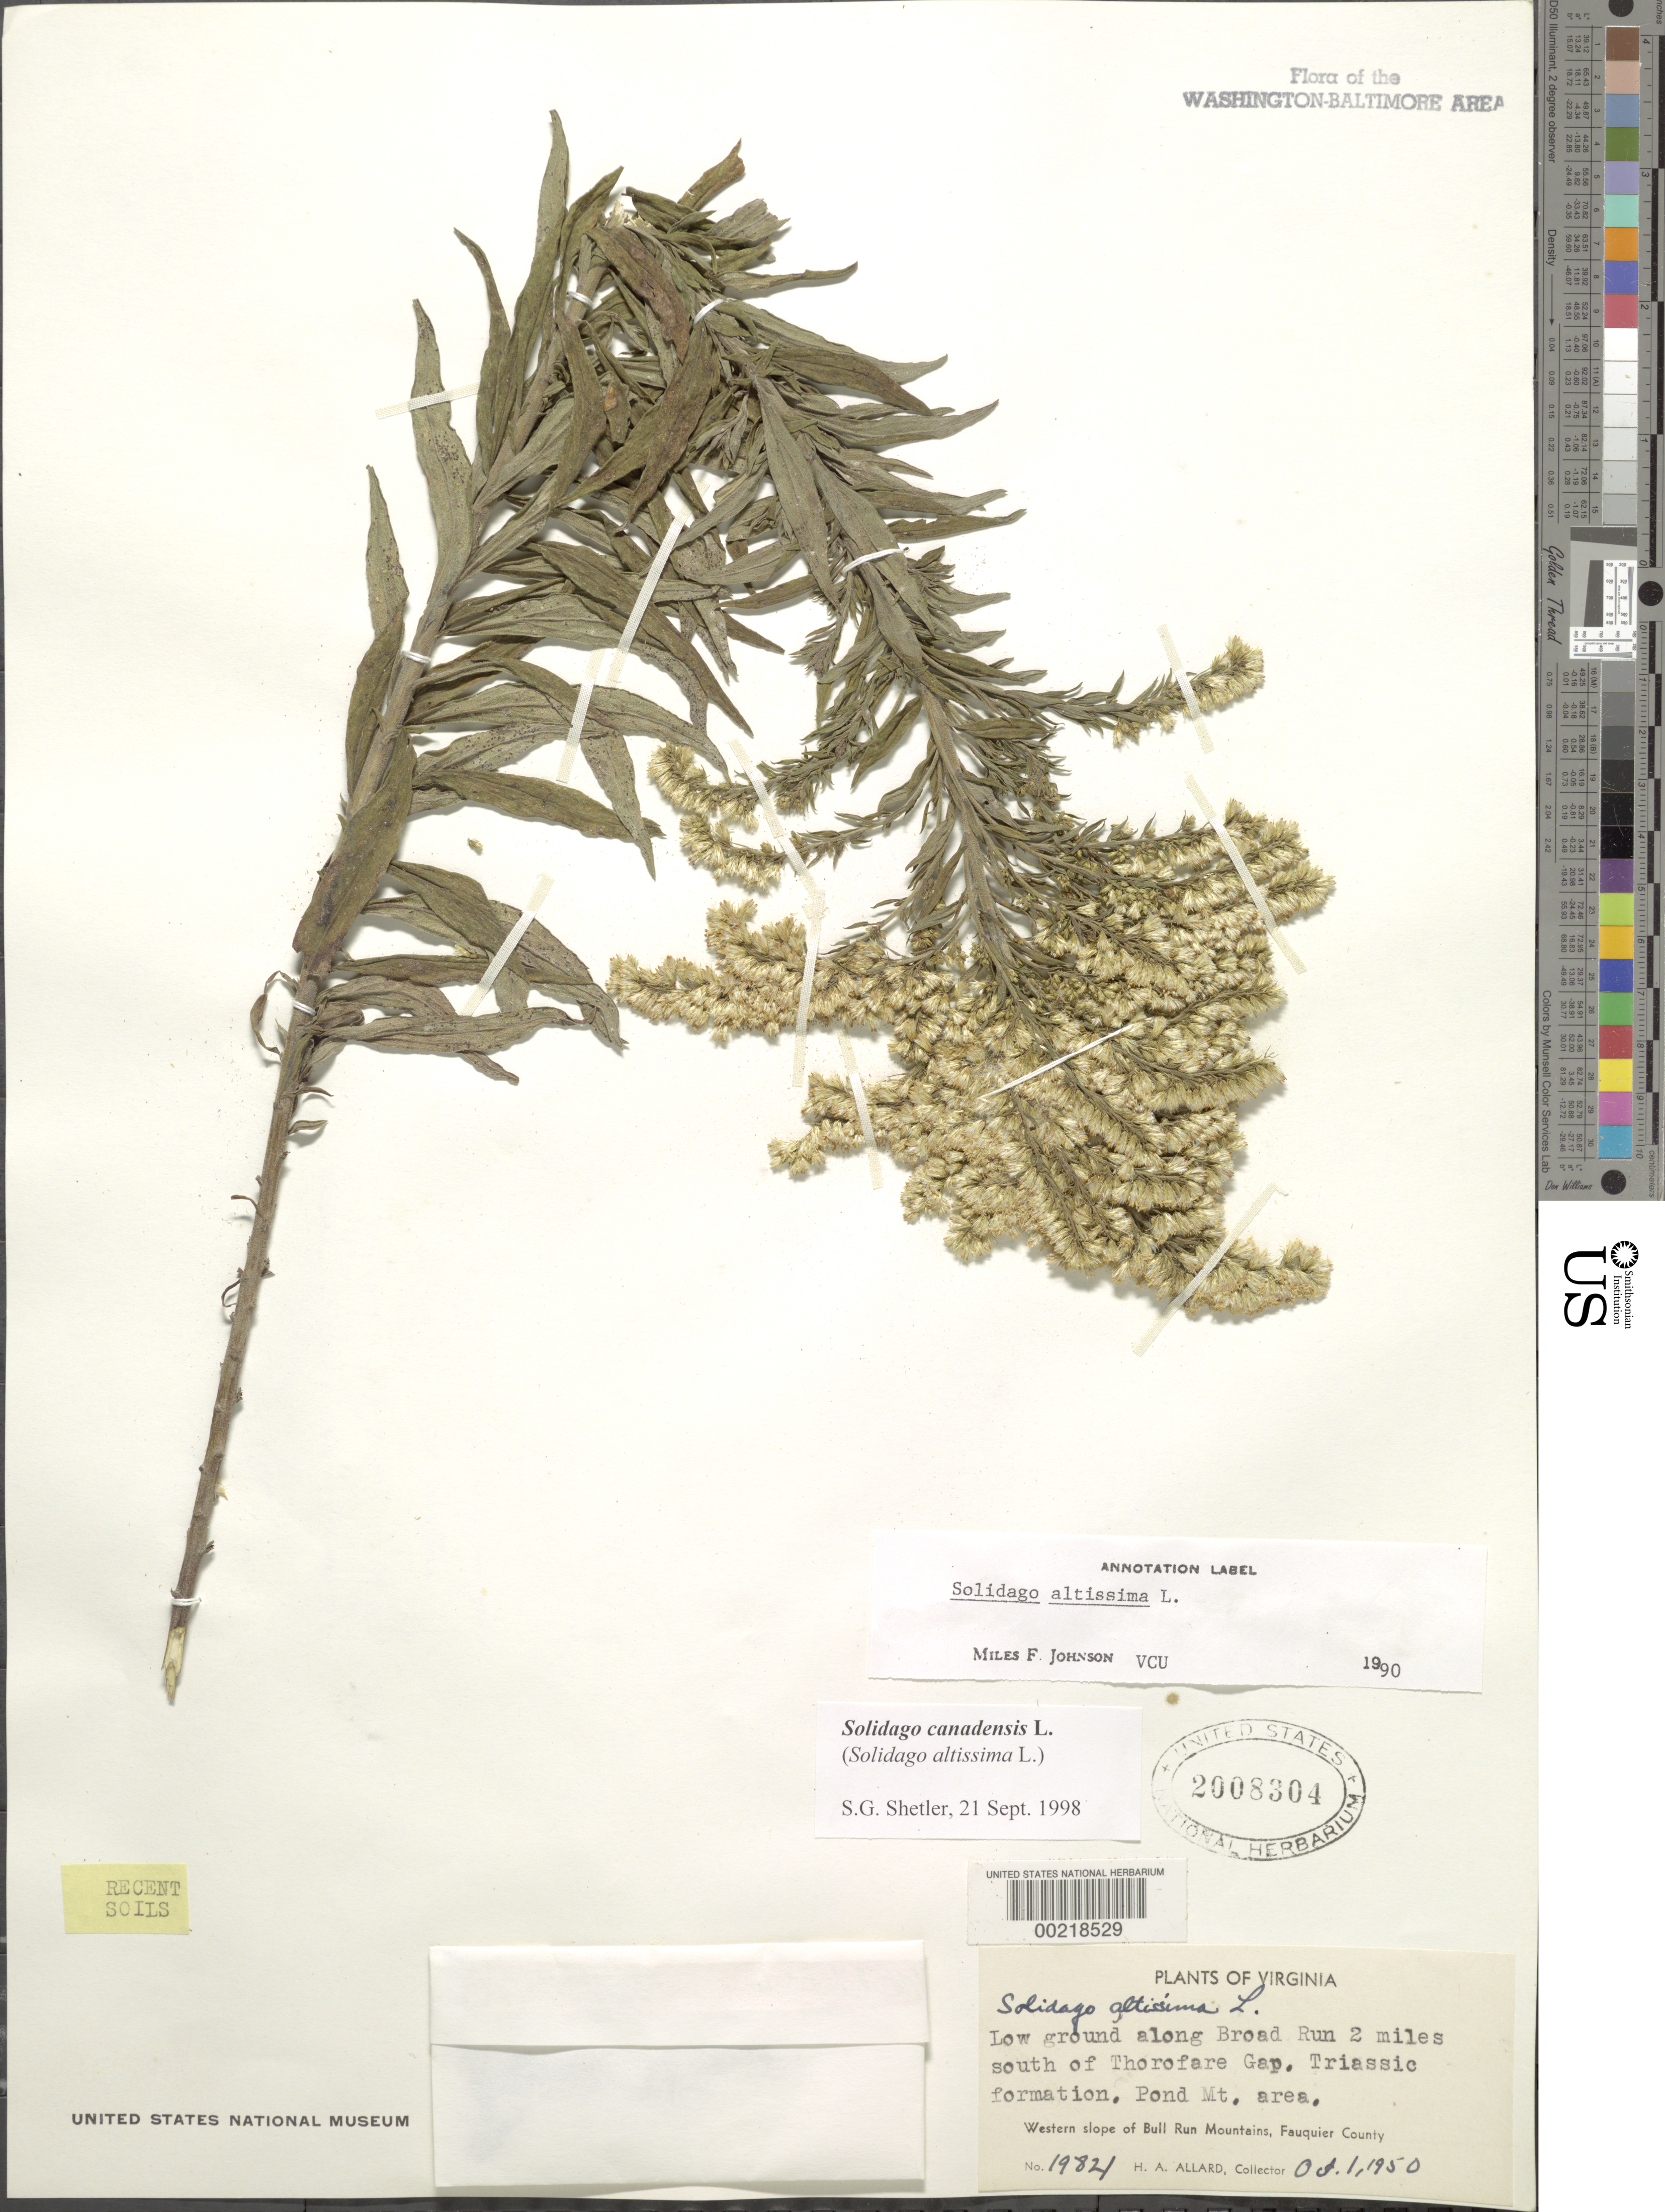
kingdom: Plantae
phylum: Tracheophyta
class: Magnoliopsida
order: Asterales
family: Asteraceae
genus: Solidago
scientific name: Solidago canadensis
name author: L.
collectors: H. A. Allard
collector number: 19821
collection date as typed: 01 Oct 1950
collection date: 1950-10-01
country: United States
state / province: Virginia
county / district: Fauquier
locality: South of Thorofare Gap Pond Mountain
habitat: Low ground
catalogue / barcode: US 2008304